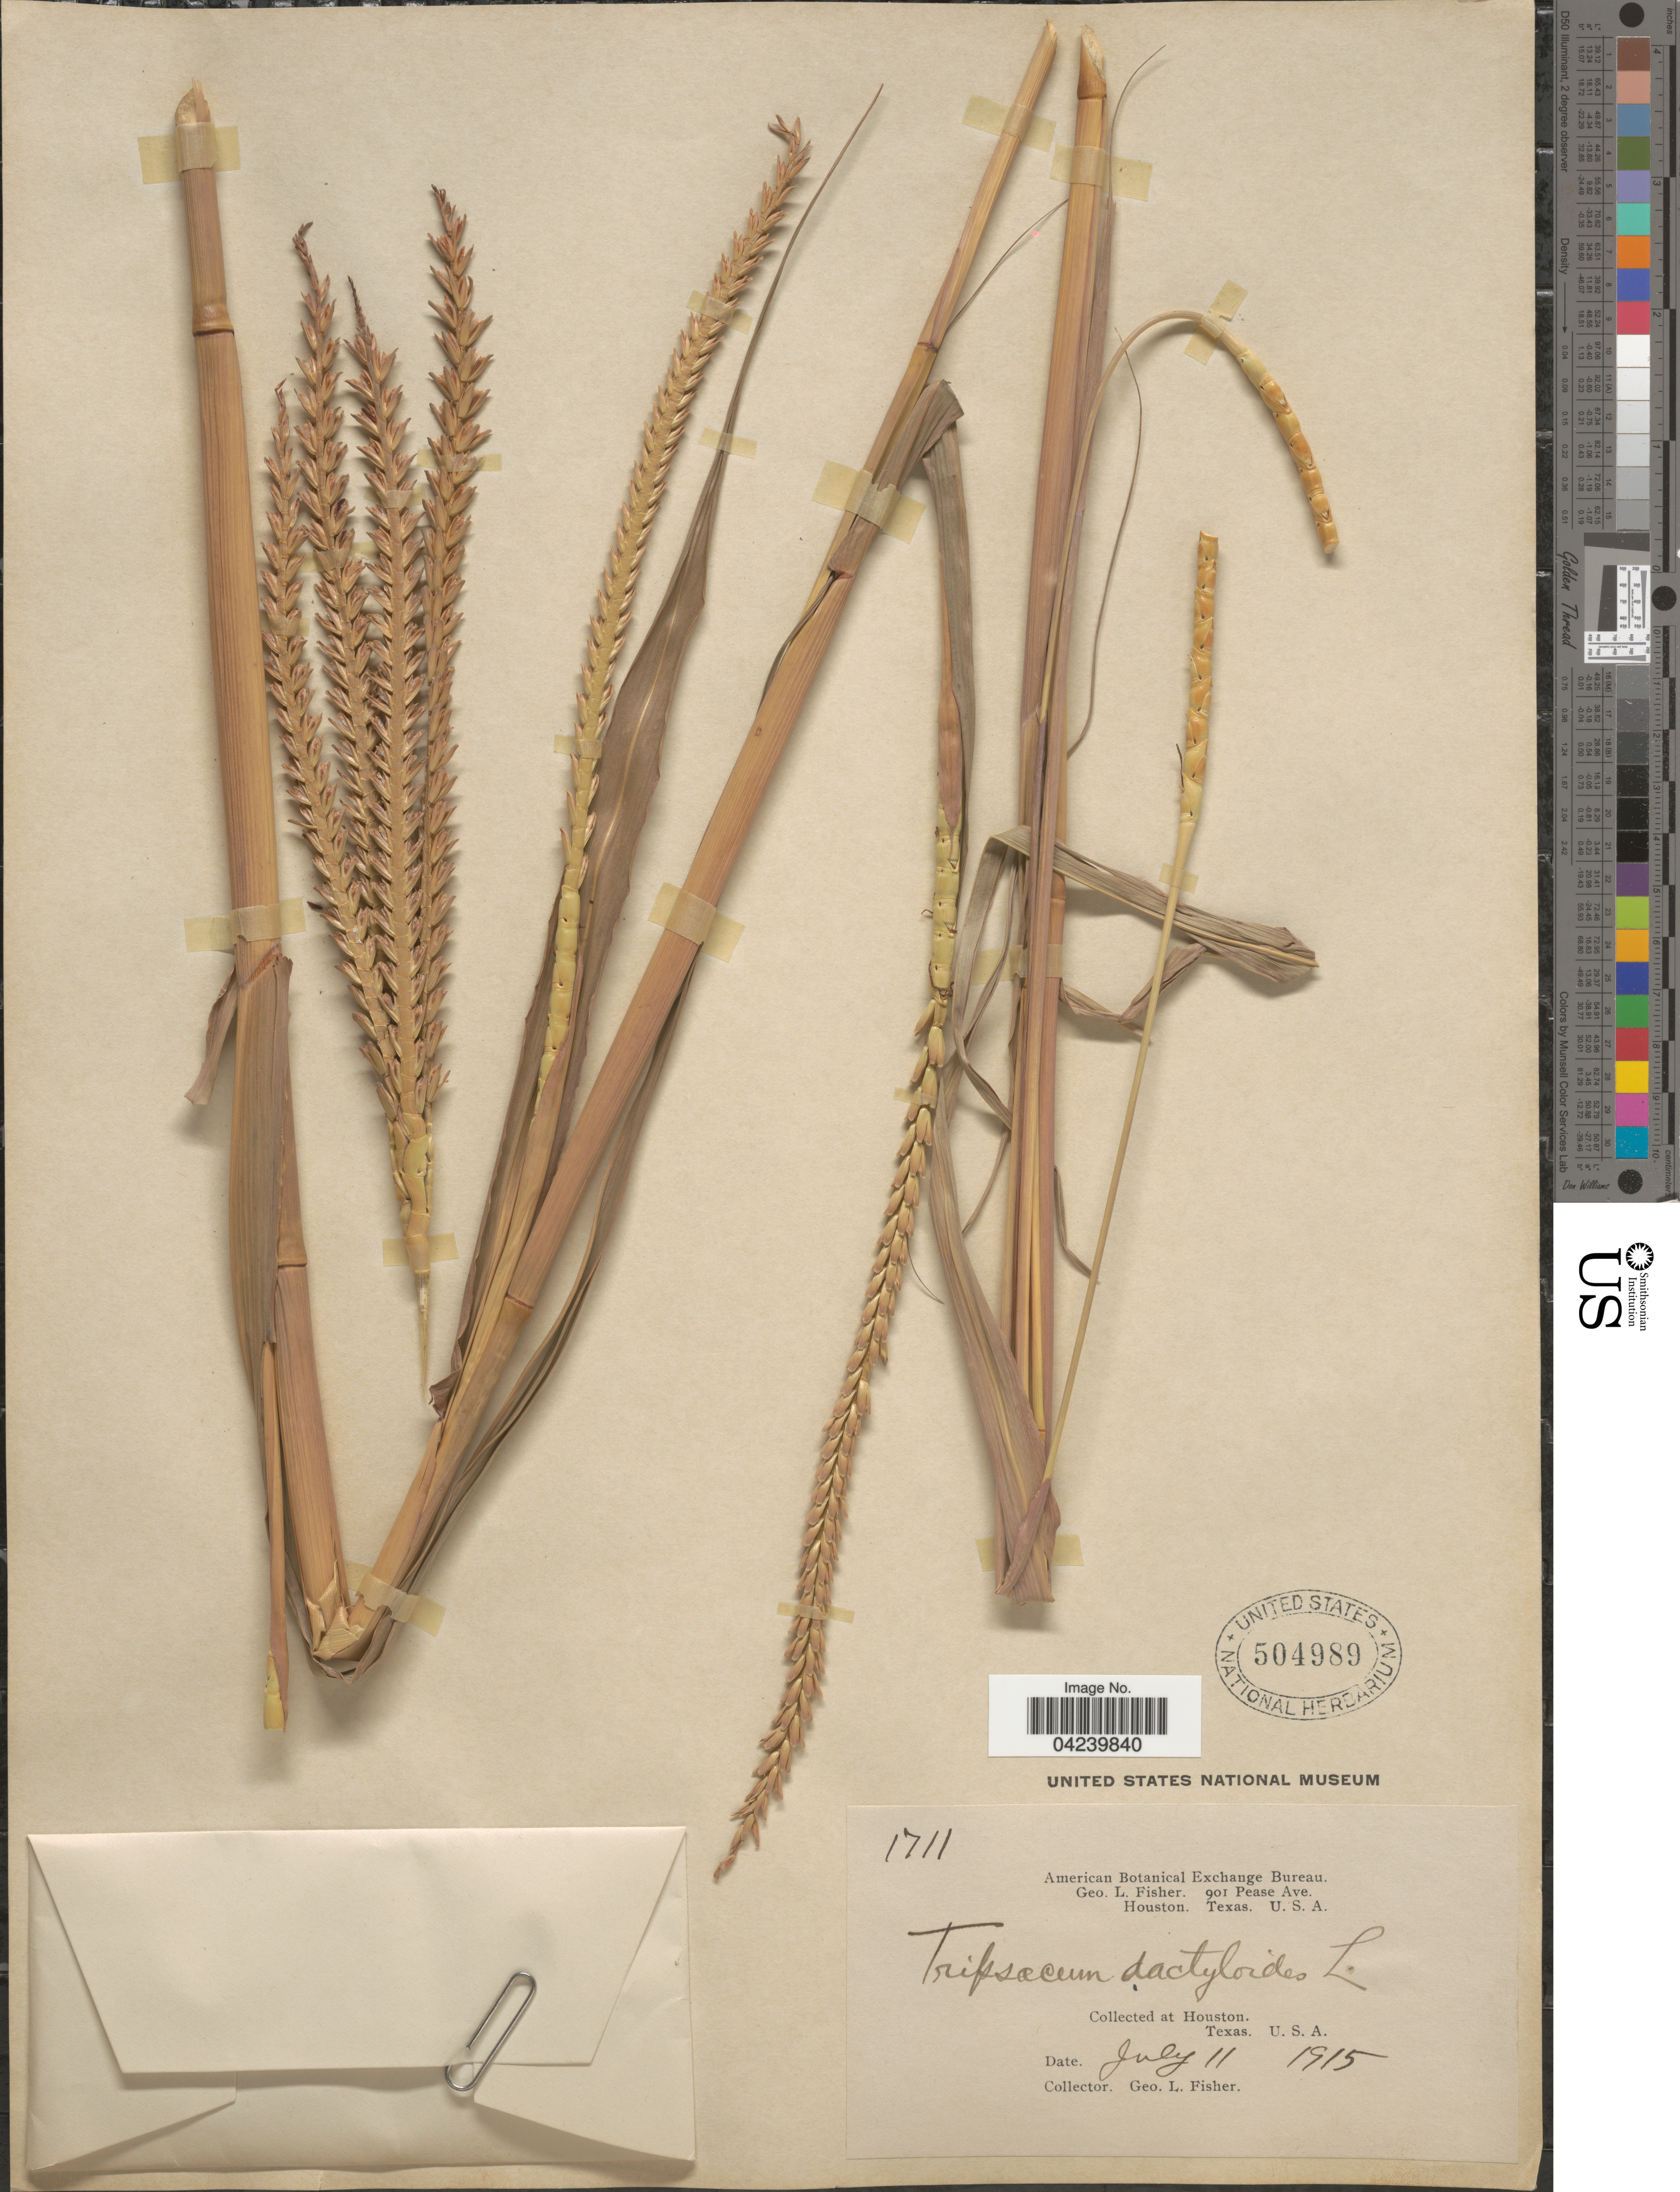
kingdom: Plantae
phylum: Tracheophyta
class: Liliopsida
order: Poales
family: Poaceae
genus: Tripsacum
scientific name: Tripsacum dactyloides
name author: (L.) L.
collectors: G. L. Fisher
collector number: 1711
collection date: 1915-07-11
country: United States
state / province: Texas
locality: At Houston.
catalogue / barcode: US 504989